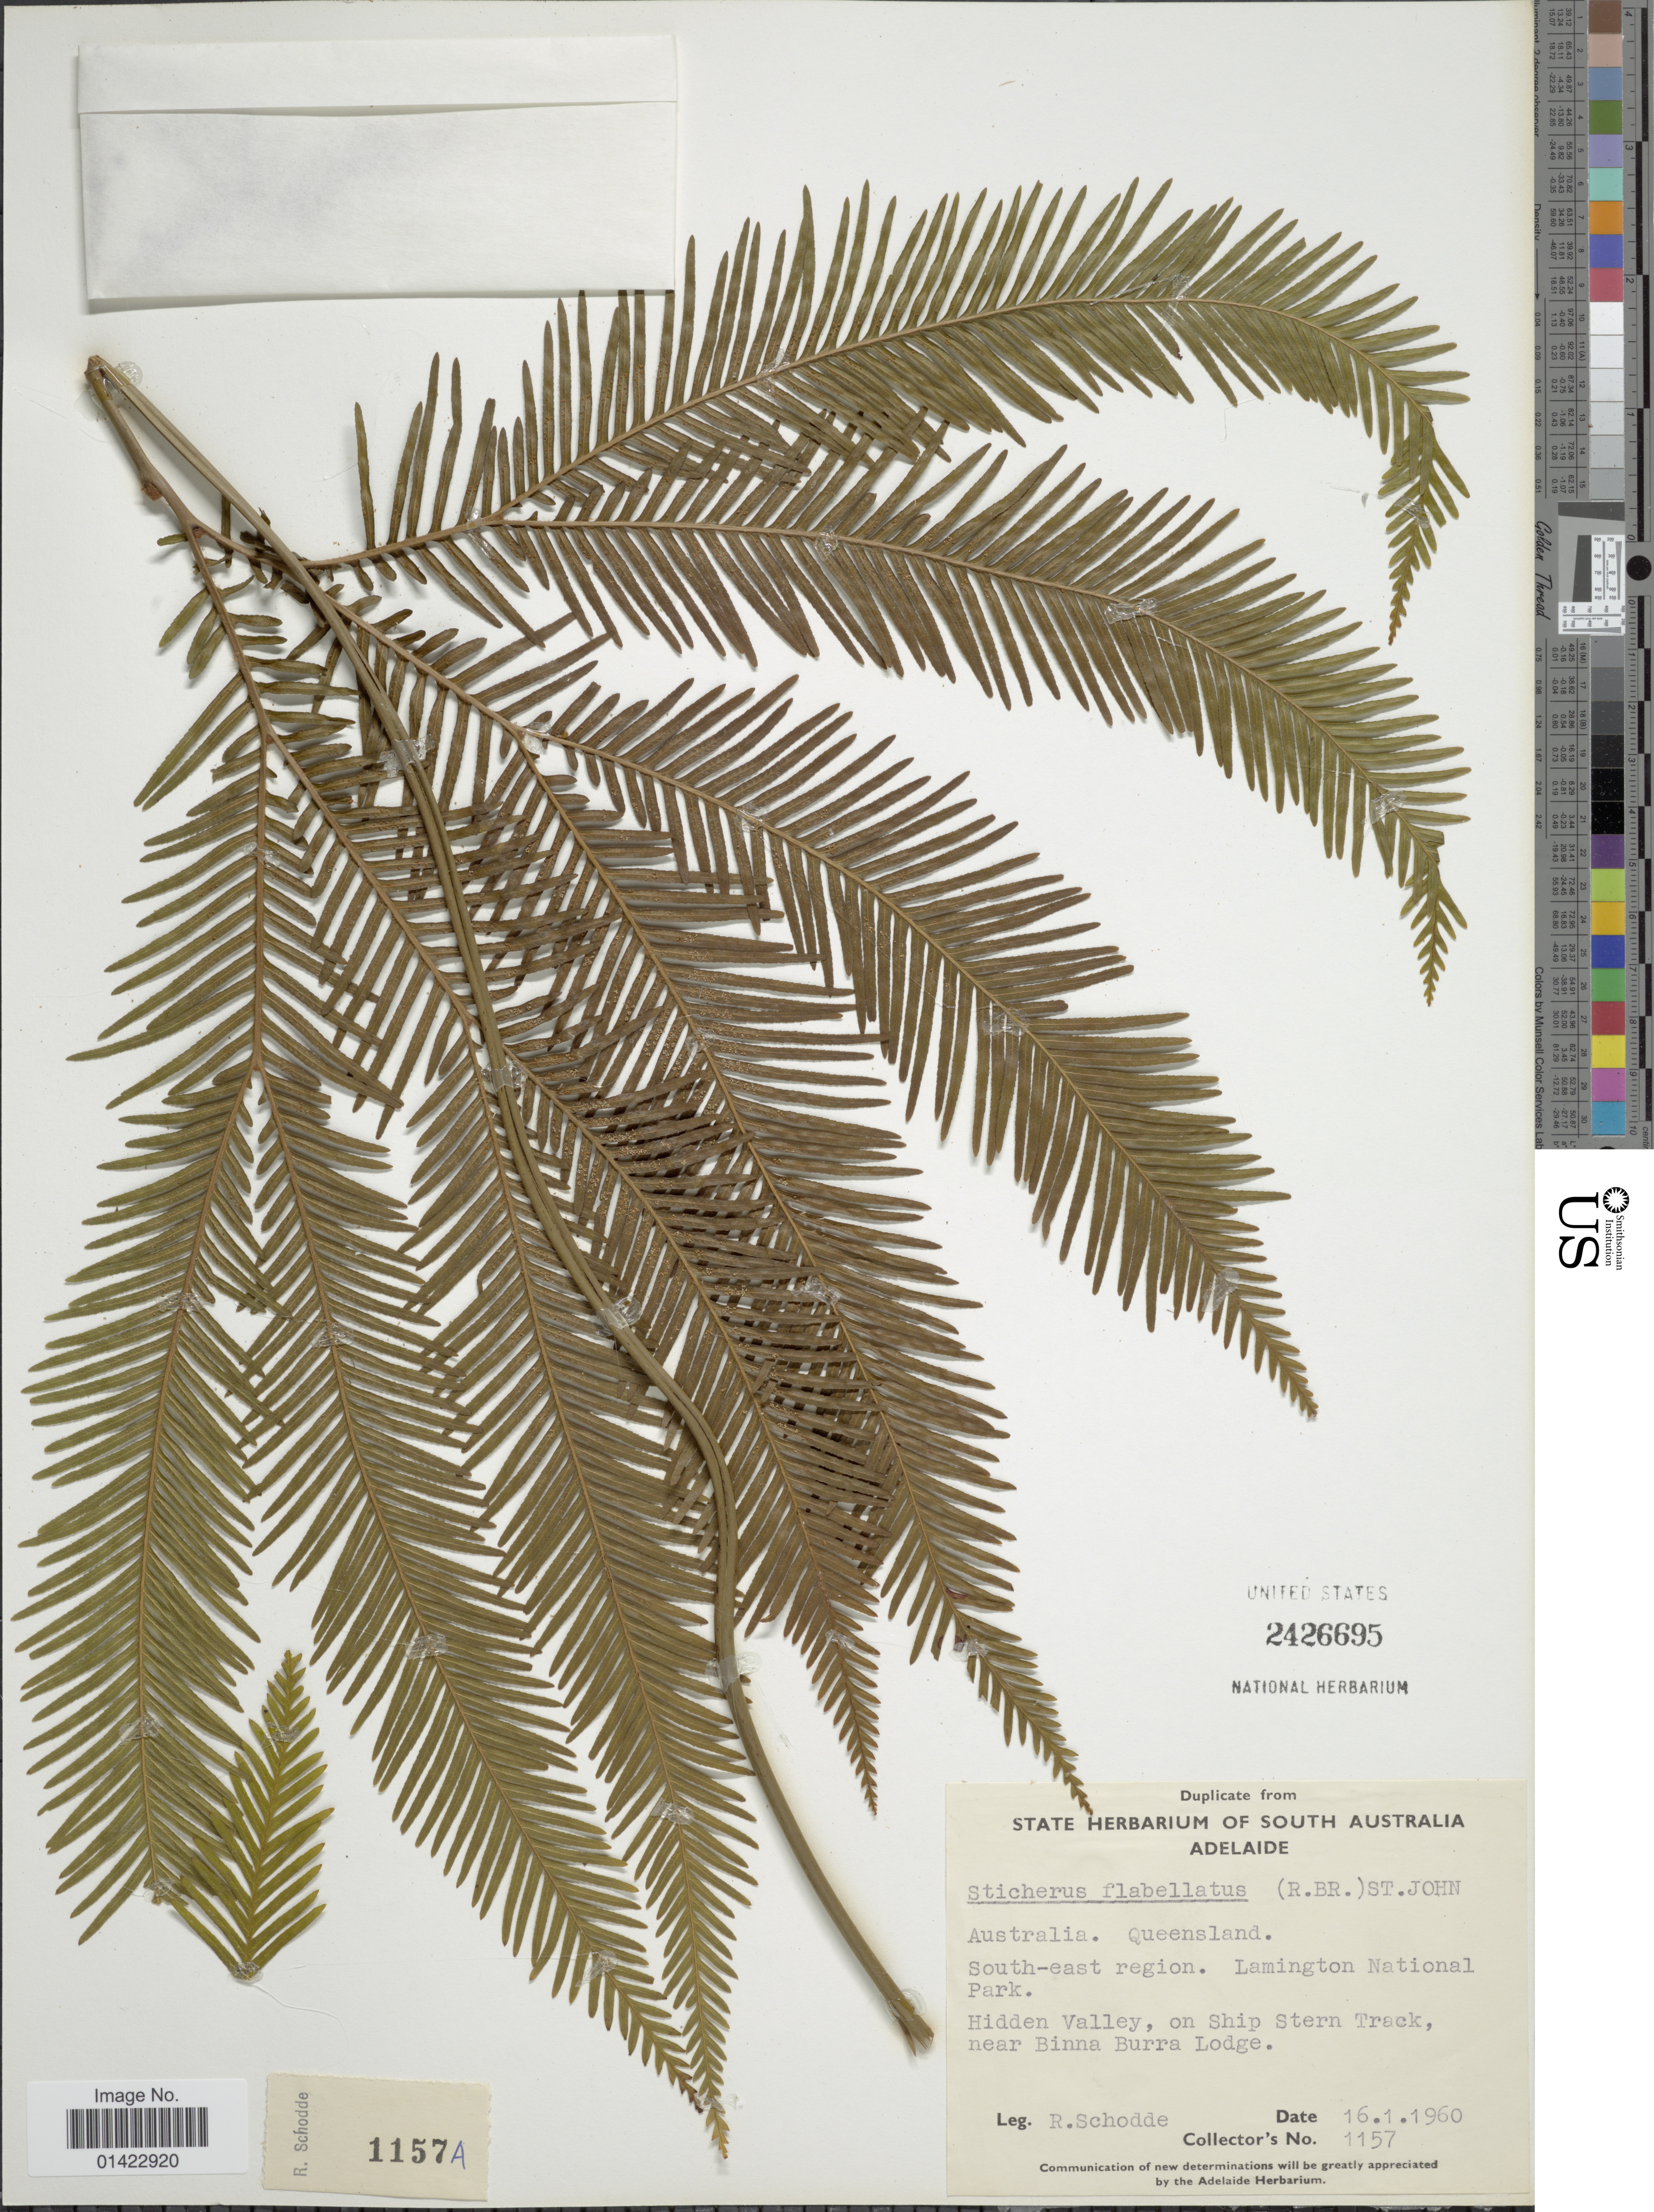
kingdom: Plantae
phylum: Tracheophyta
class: Polypodiopsida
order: Gleicheniales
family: Gleicheniaceae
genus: Sticherus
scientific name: Sticherus flabellatus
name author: (R. Br.) H. St. John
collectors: R. Schodde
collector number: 1157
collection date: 1960-01-16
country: Australia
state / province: Queensland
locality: South-east region.Lamington National Park. Hidden Valley, on ship Stern Track, near Binna Burra Lodge.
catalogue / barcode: US 2426695